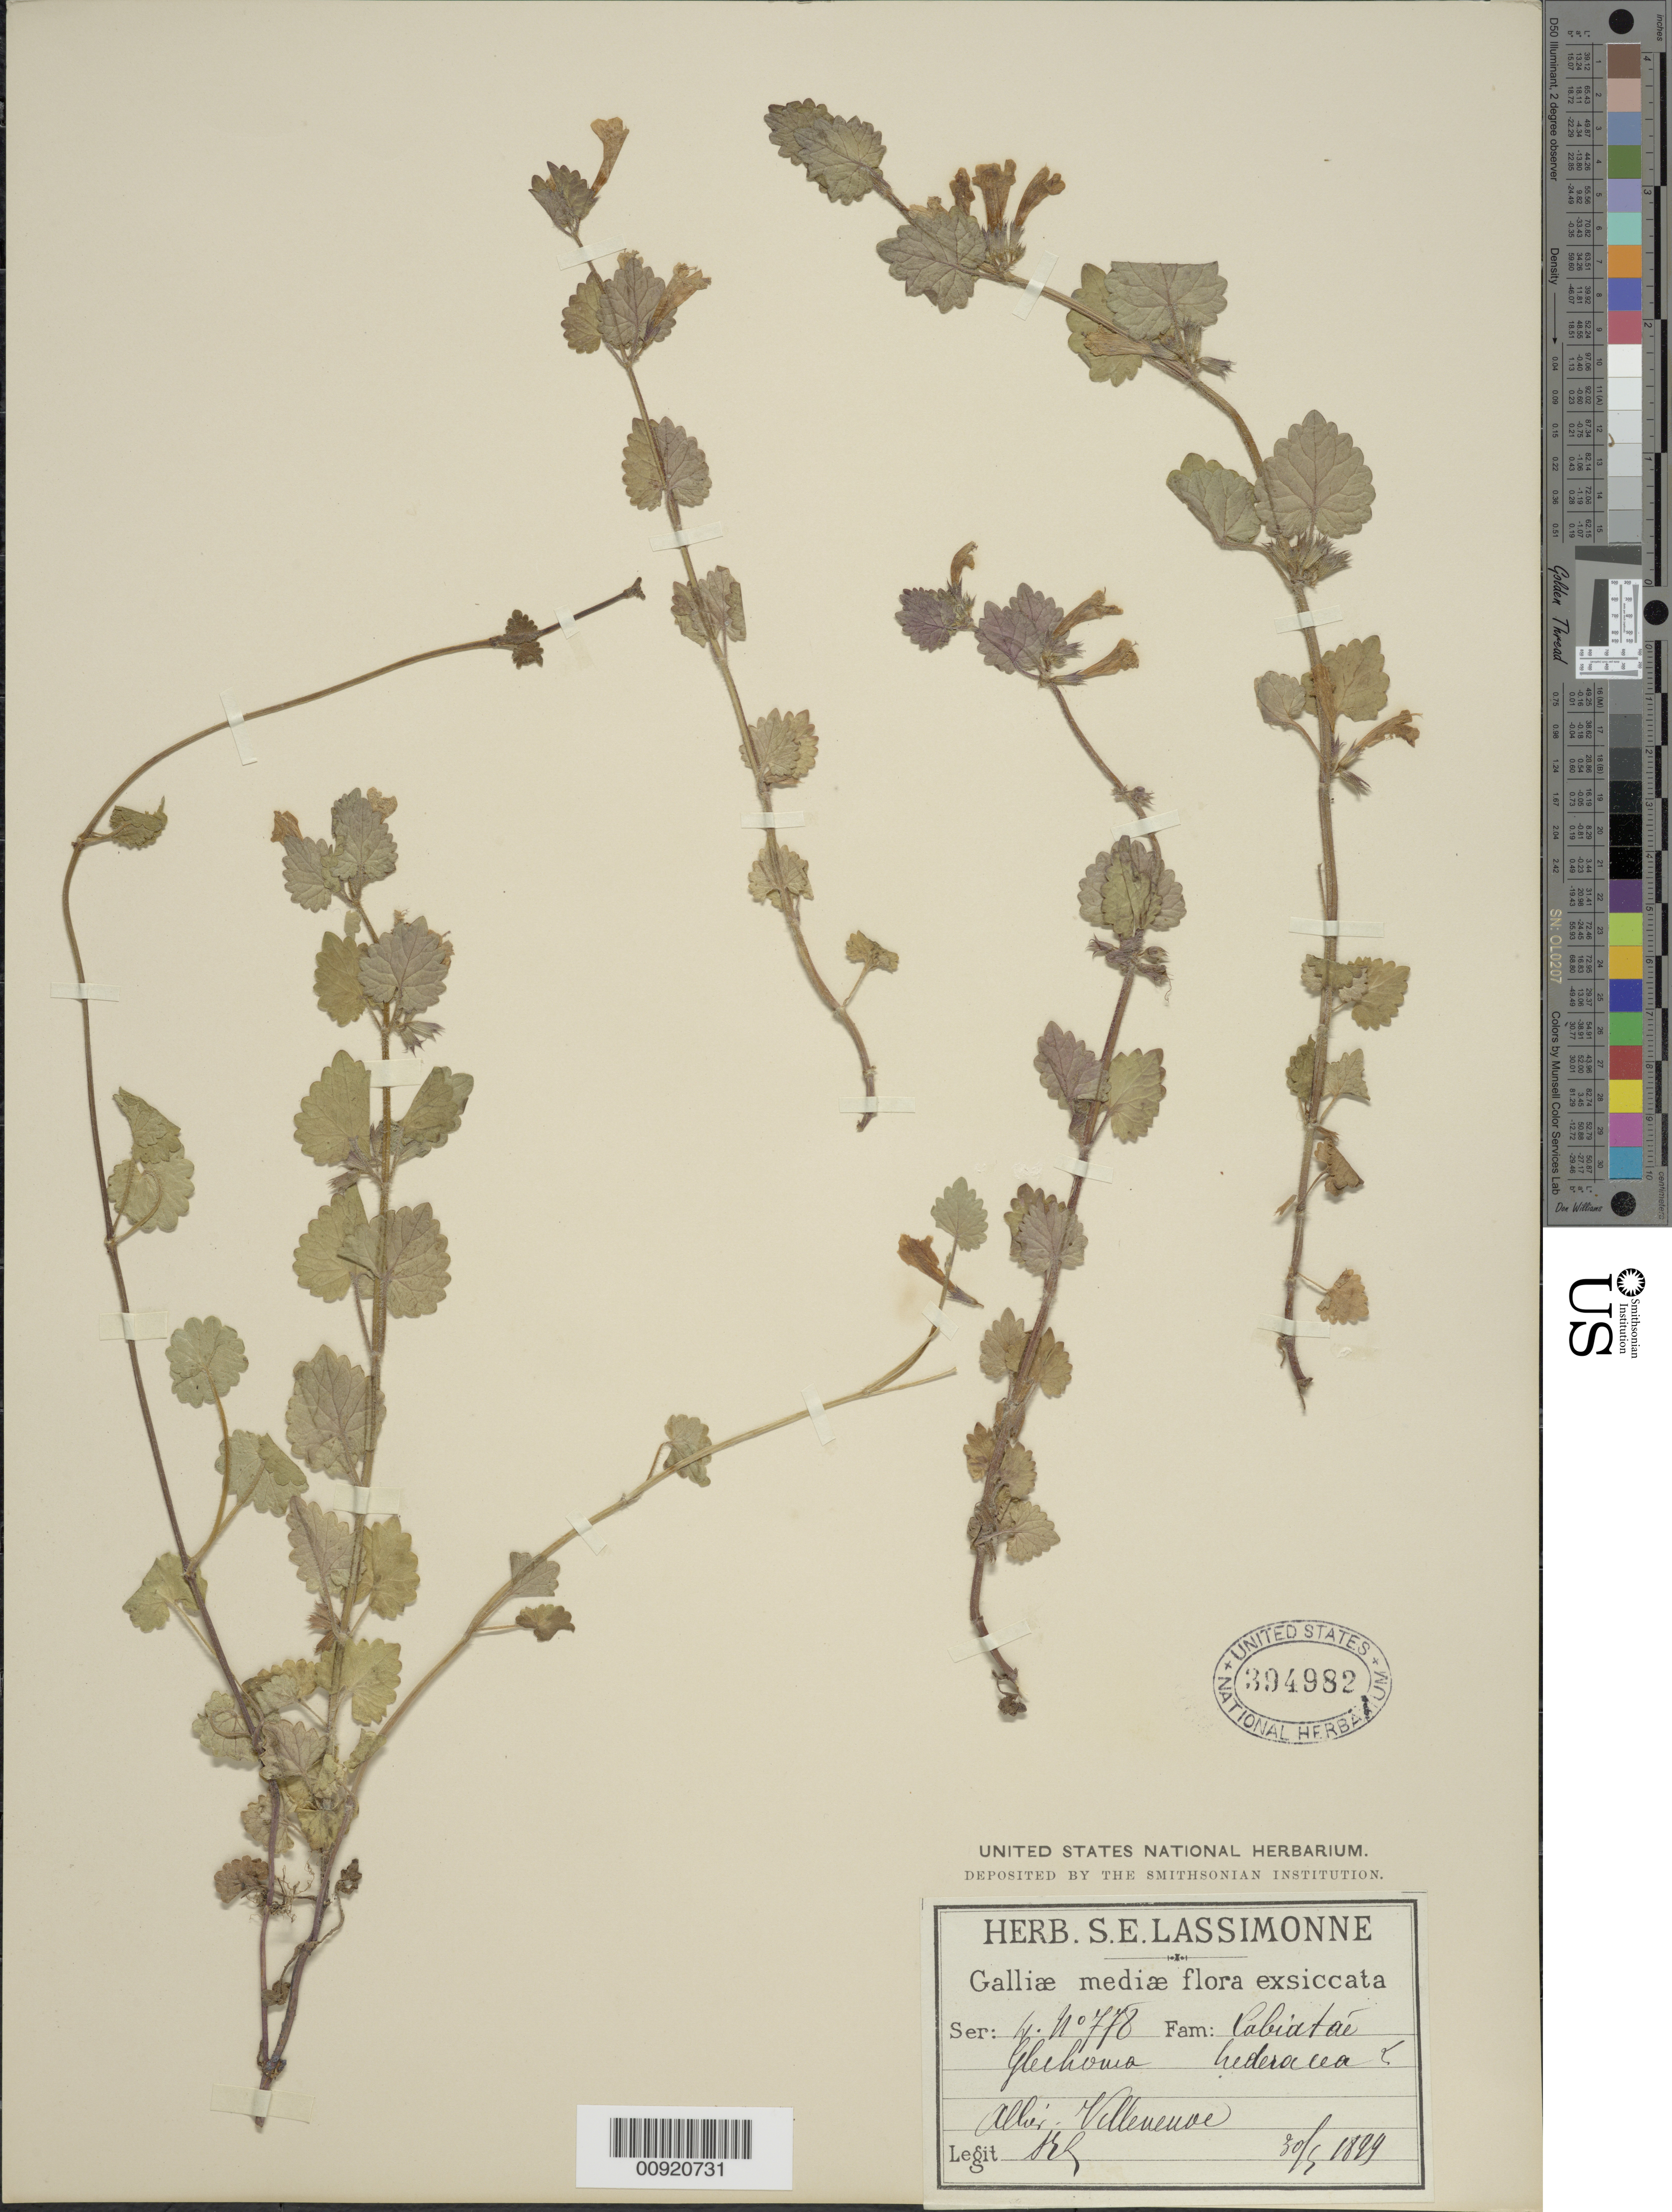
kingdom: Plantae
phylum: Tracheophyta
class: Magnoliopsida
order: Lamiales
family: Lamiaceae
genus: Glechoma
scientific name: Glechoma hederacea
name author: L.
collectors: L., K.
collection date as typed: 30 May 1899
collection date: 1899-05-30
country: France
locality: Allier - Villeneuve.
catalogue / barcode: US 394982